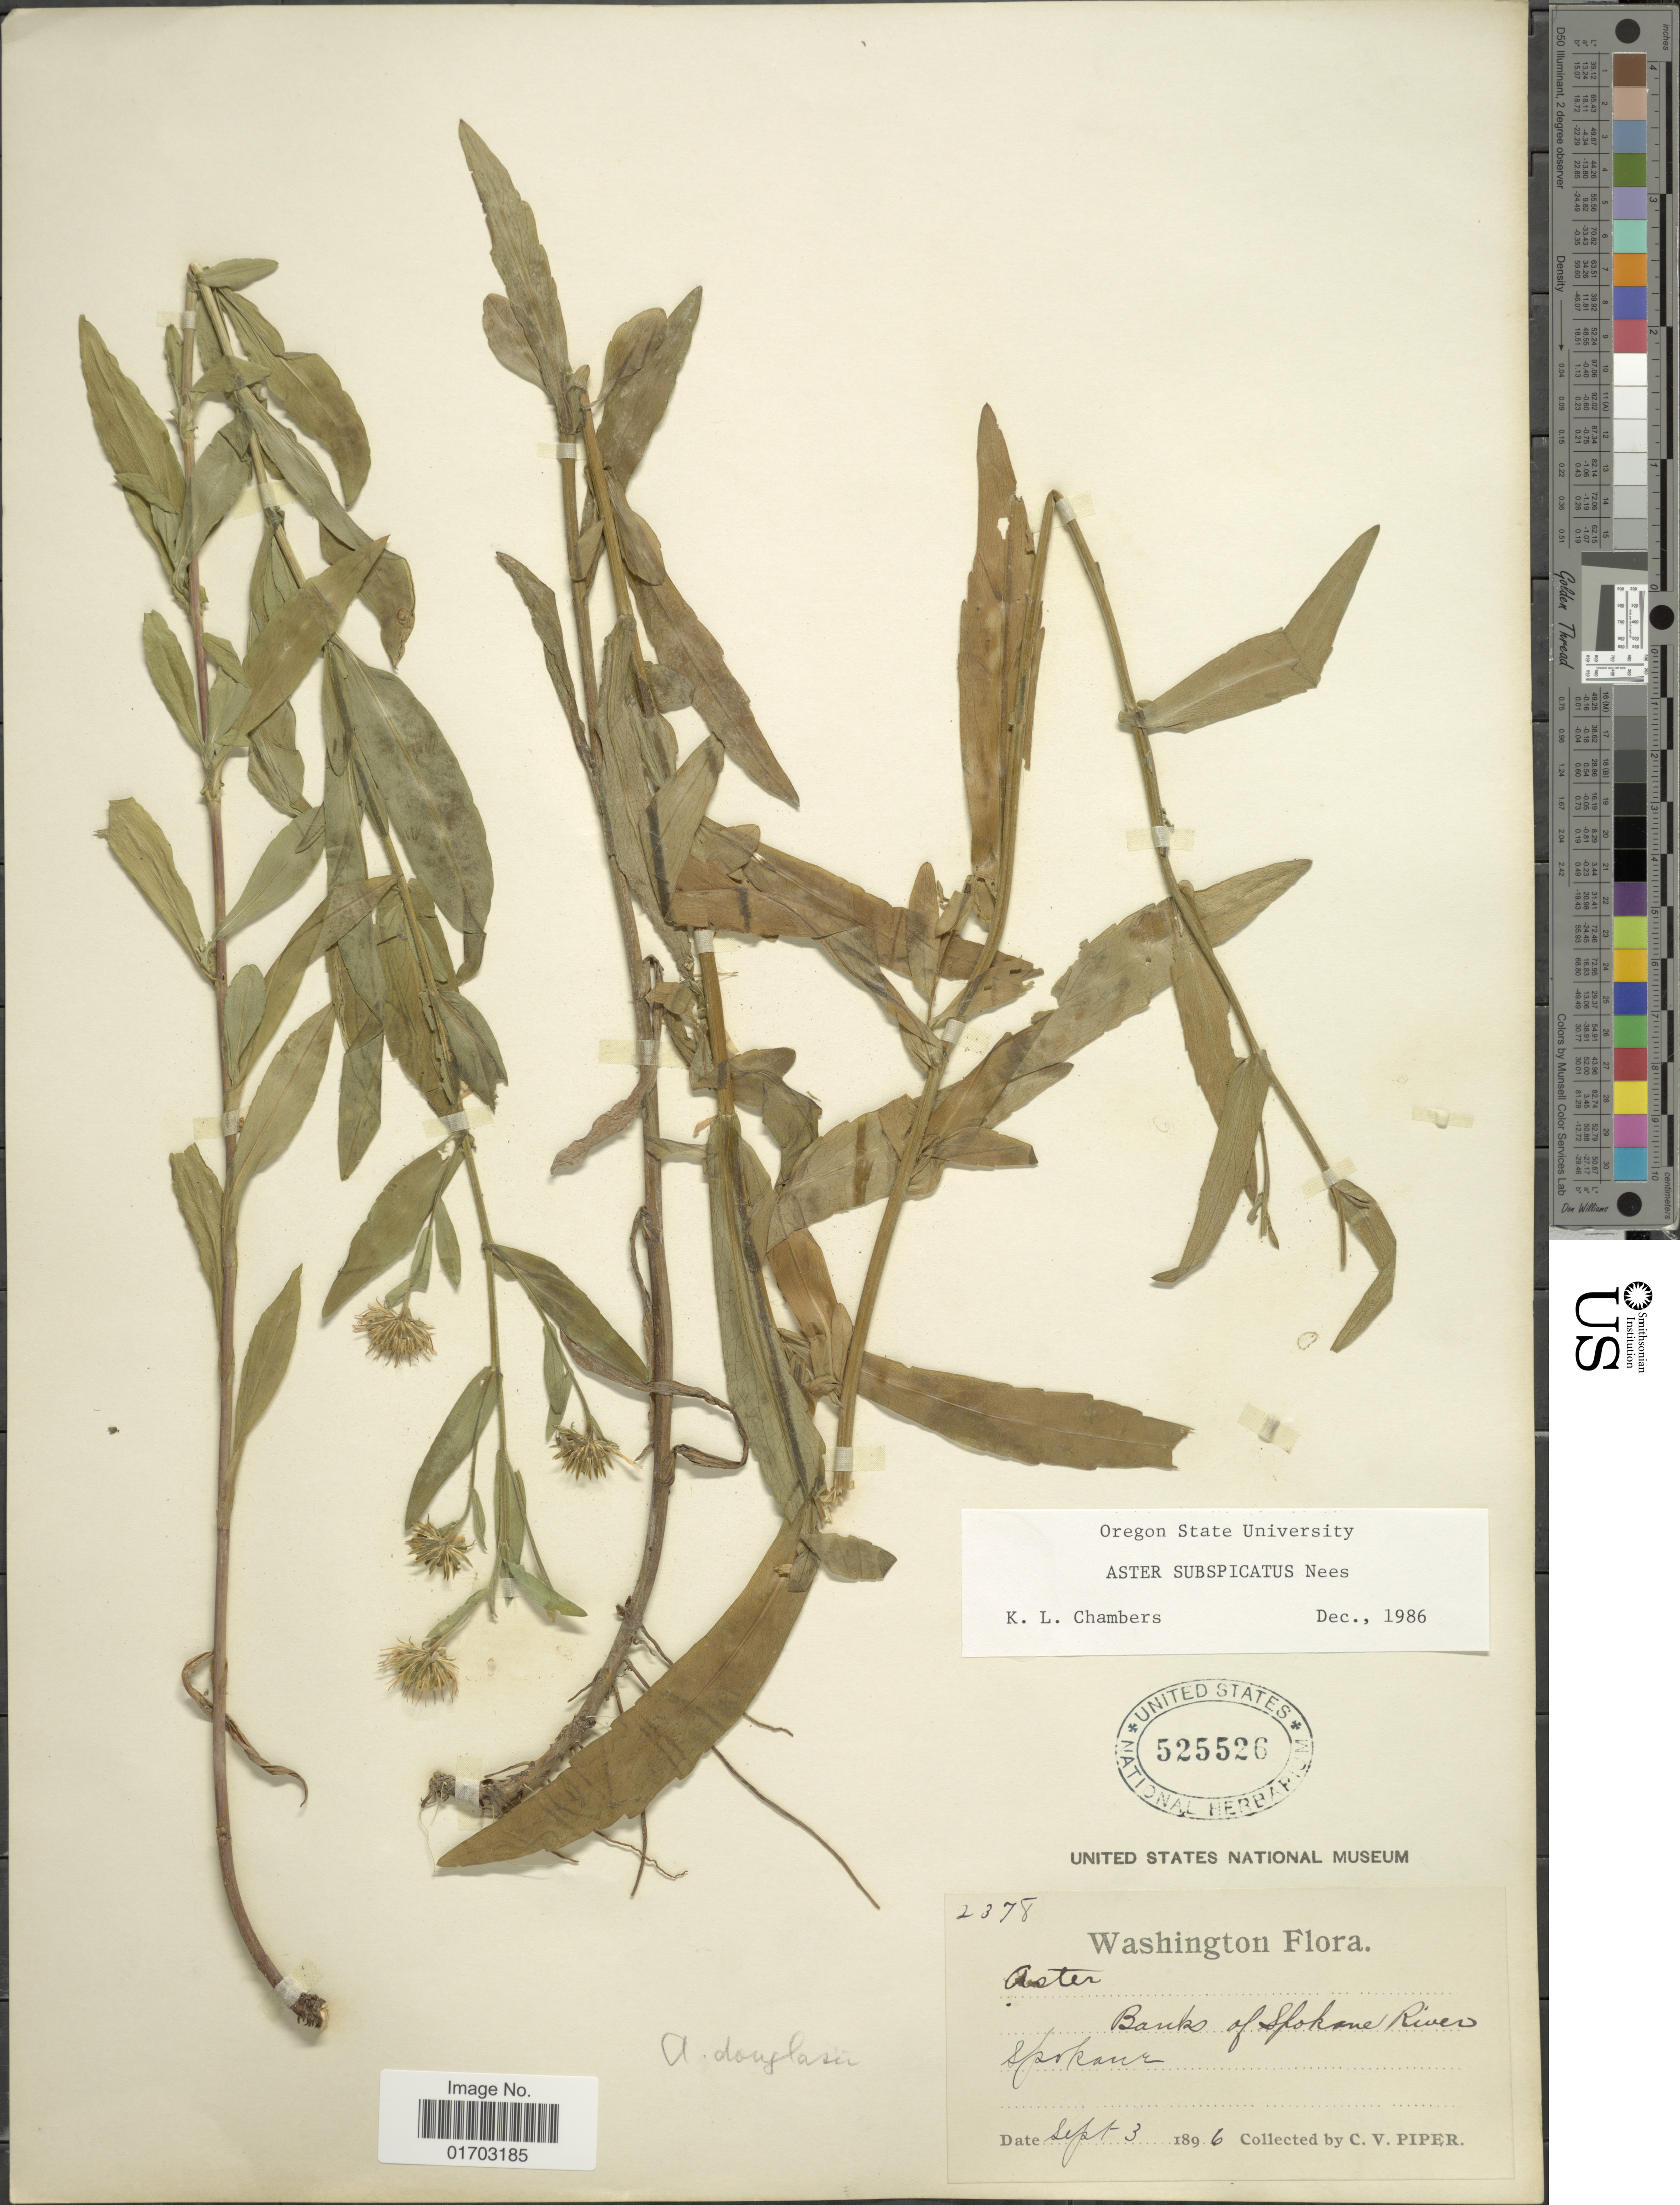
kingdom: Plantae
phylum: Tracheophyta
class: Magnoliopsida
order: Asterales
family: Asteraceae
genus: Symphyotrichum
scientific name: Symphyotrichum subspicatum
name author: (Nees) G.L. Nesom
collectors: C. V. Piper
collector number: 2378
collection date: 1896-09-03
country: United States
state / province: Washington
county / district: Spokane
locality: Banks of Spokane River, Spokane.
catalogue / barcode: US 525526